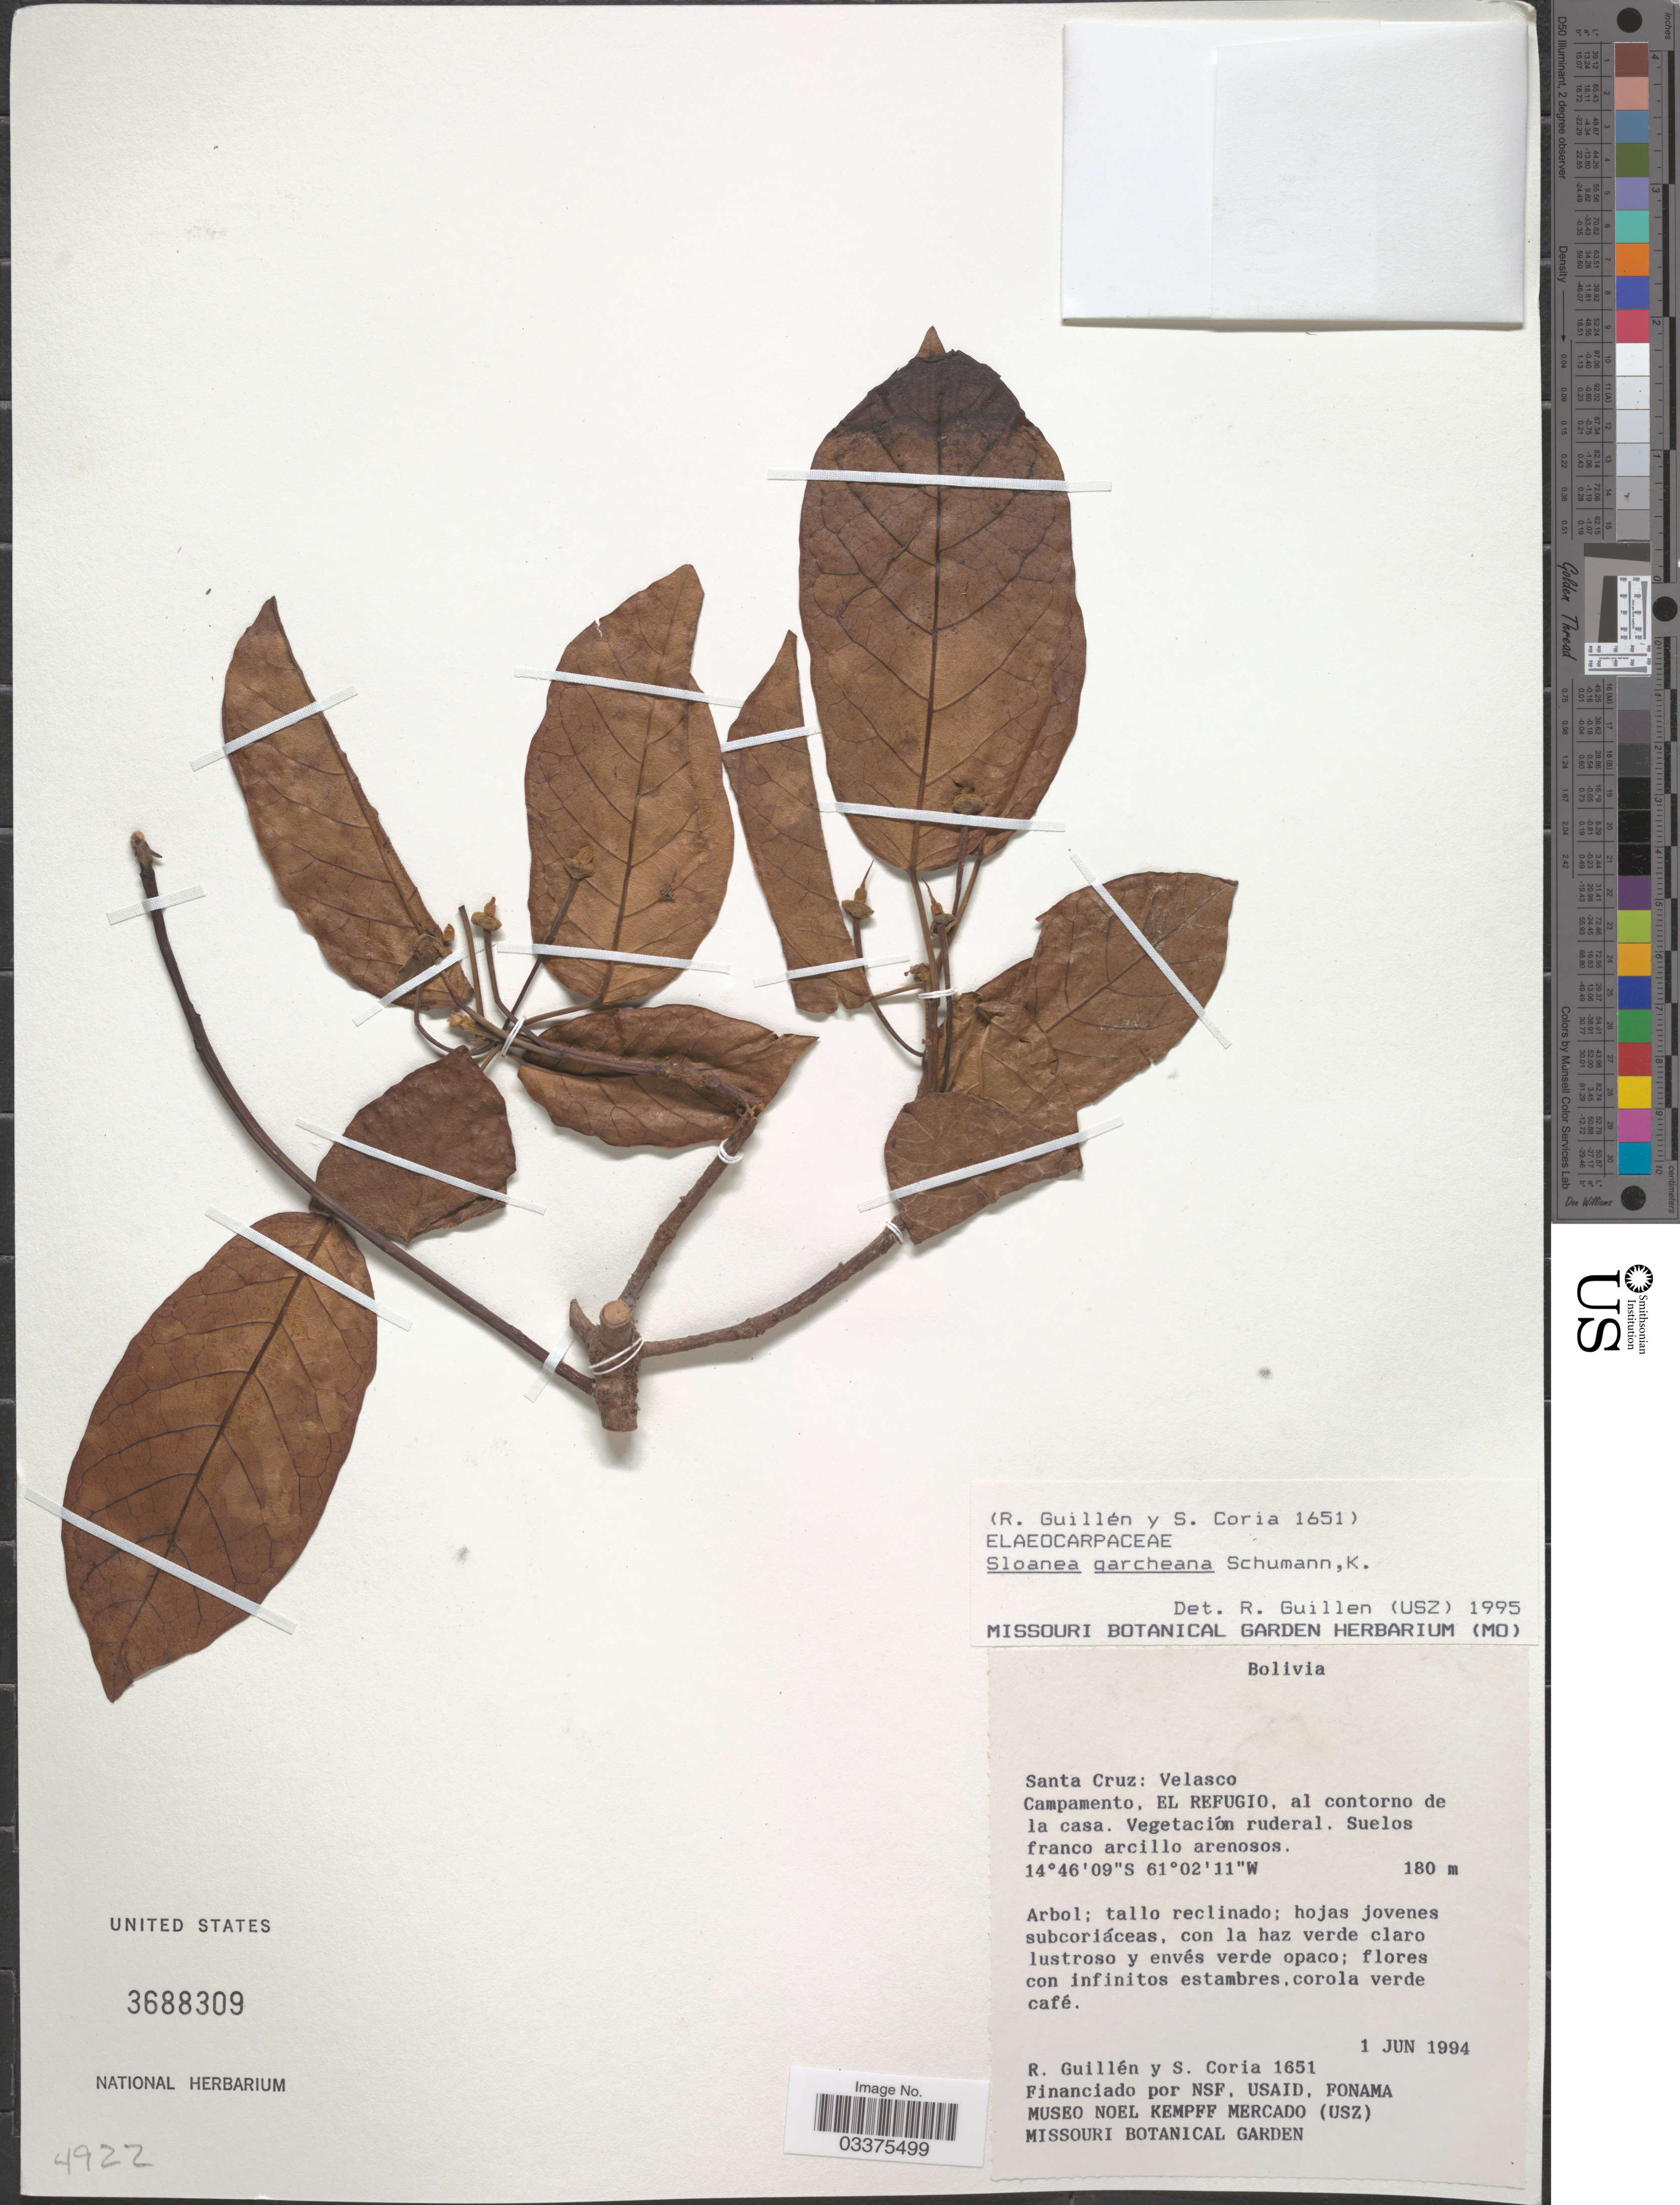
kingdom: Plantae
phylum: Tracheophyta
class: Magnoliopsida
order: Oxalidales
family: Elaeocarpaceae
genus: Sloanea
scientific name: Sloanea garckeana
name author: K. Schum.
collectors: R. Guillen & S. Coria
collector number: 1651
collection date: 1994-06-01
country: Bolivia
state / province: Santa Cruz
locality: Velasco, Campamento, El Refugio, al contorno de la casa.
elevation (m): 180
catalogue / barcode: US 3688309